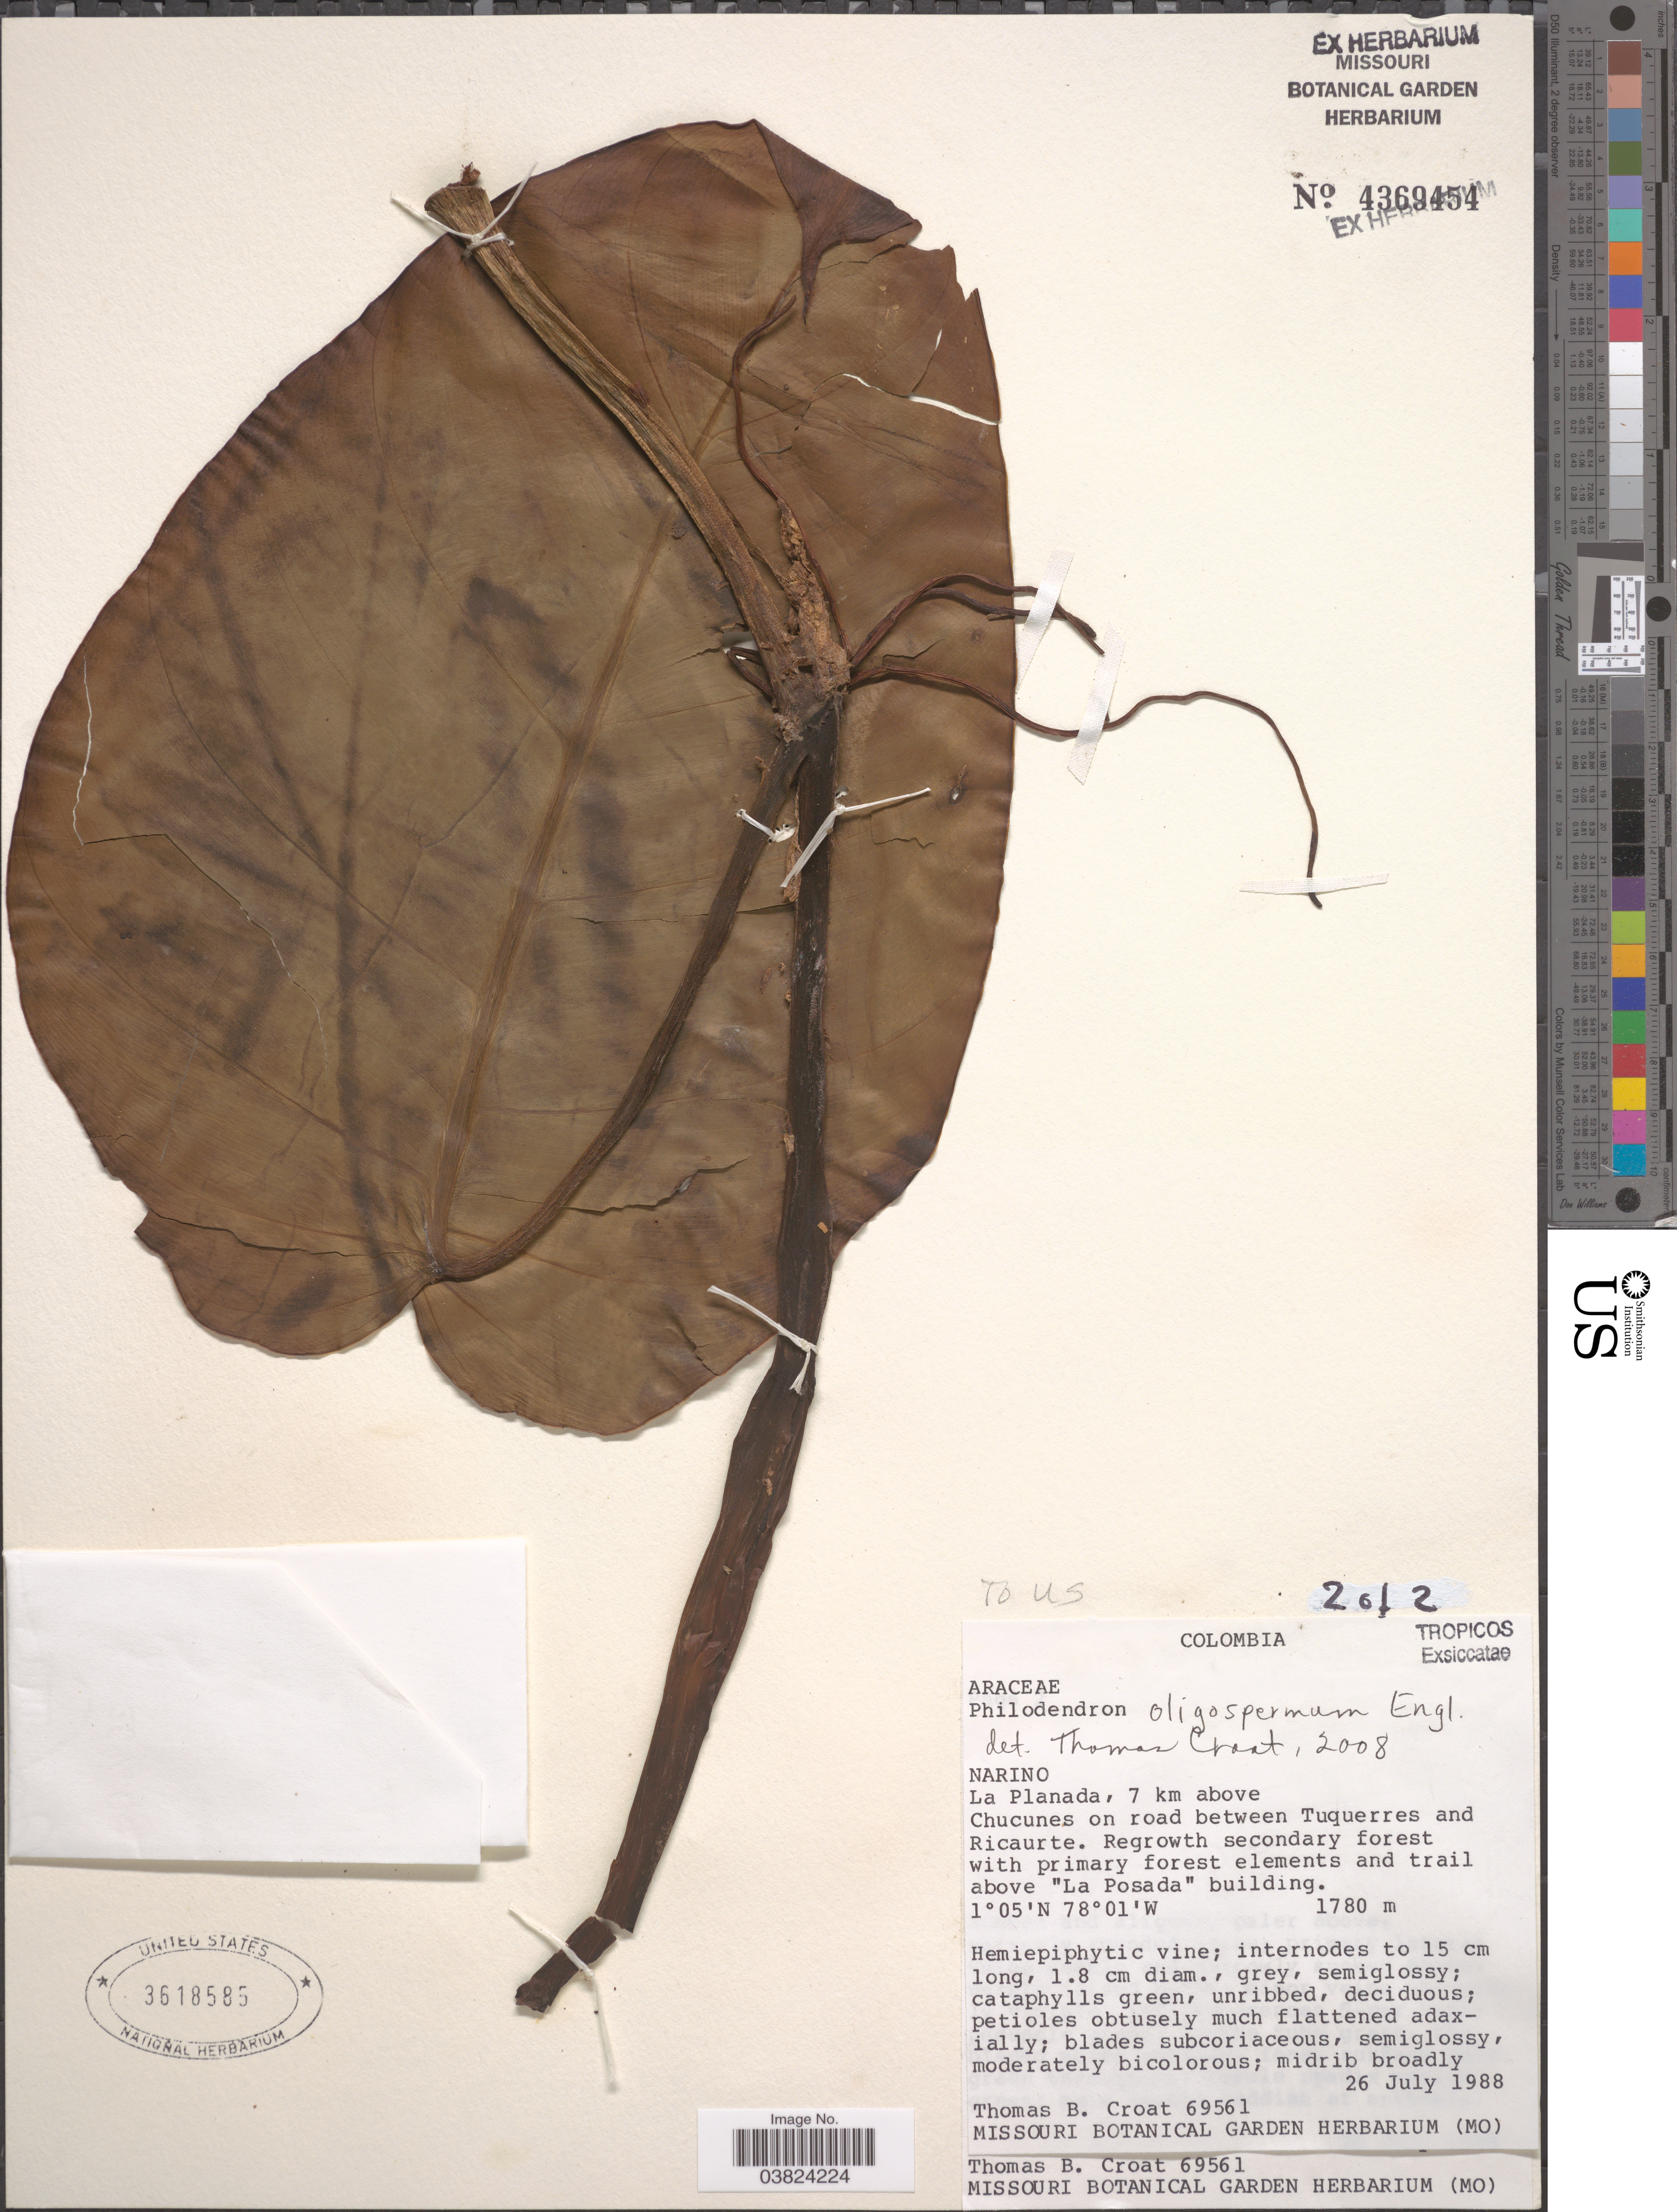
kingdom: Plantae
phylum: Tracheophyta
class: Liliopsida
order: Alismatales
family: Araceae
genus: Philodendron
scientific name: Philodendron oligospermum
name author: Engl.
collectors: T. B. Croat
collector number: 69561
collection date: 1988-08-26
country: Colombia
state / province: Nariño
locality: La Planada, 7 km above Chucunes on road between Tuquerres and Ricaurte. Regrowth secondary forest with primary forest elements and trail above 'La Posada' building.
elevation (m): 1780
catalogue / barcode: US 3618585